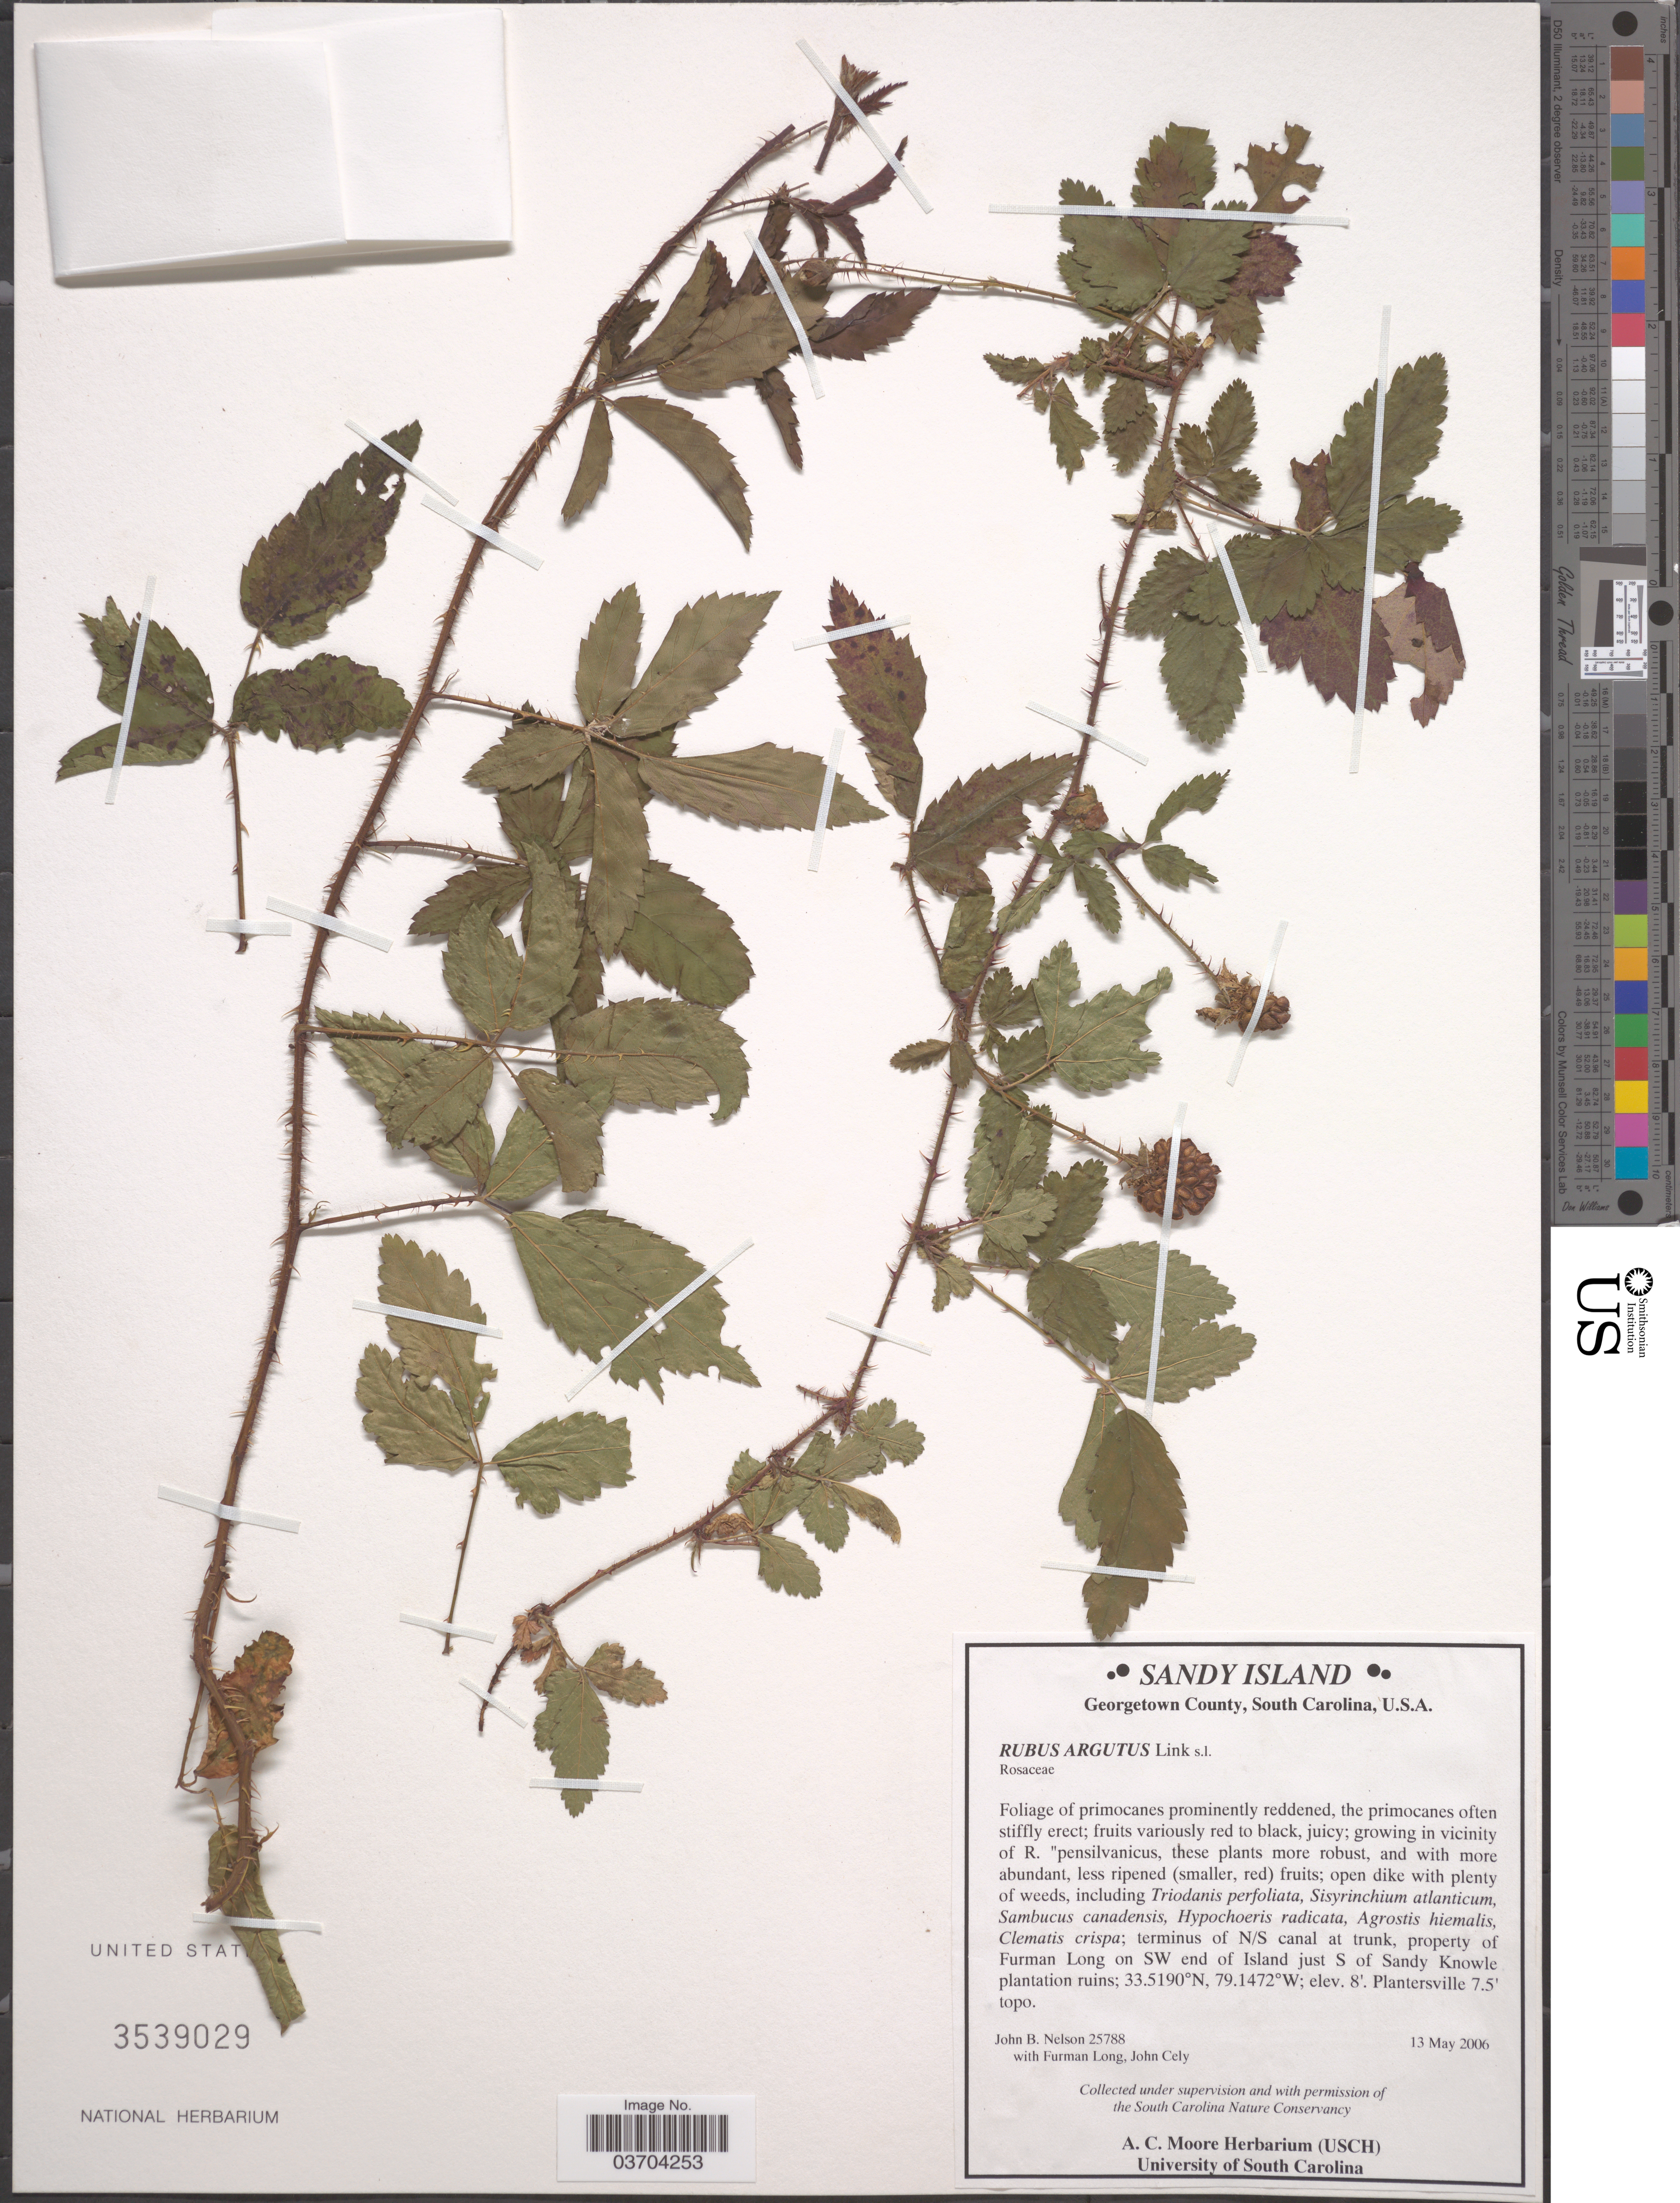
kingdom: Plantae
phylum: Tracheophyta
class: Magnoliopsida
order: Rosales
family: Rosaceae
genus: Rubus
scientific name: Rubus argutus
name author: Link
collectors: J. B. Nelson, F. Long & J. Cely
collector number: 25788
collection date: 2006-05-13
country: United States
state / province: South Carolina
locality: Sandy Island, Georgetown County. Terminus of N/S canal at trunk, property of Furman Long on SW end of Island just S of Sandy Knowle plantation ruins.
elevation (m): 2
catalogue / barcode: US 3539029